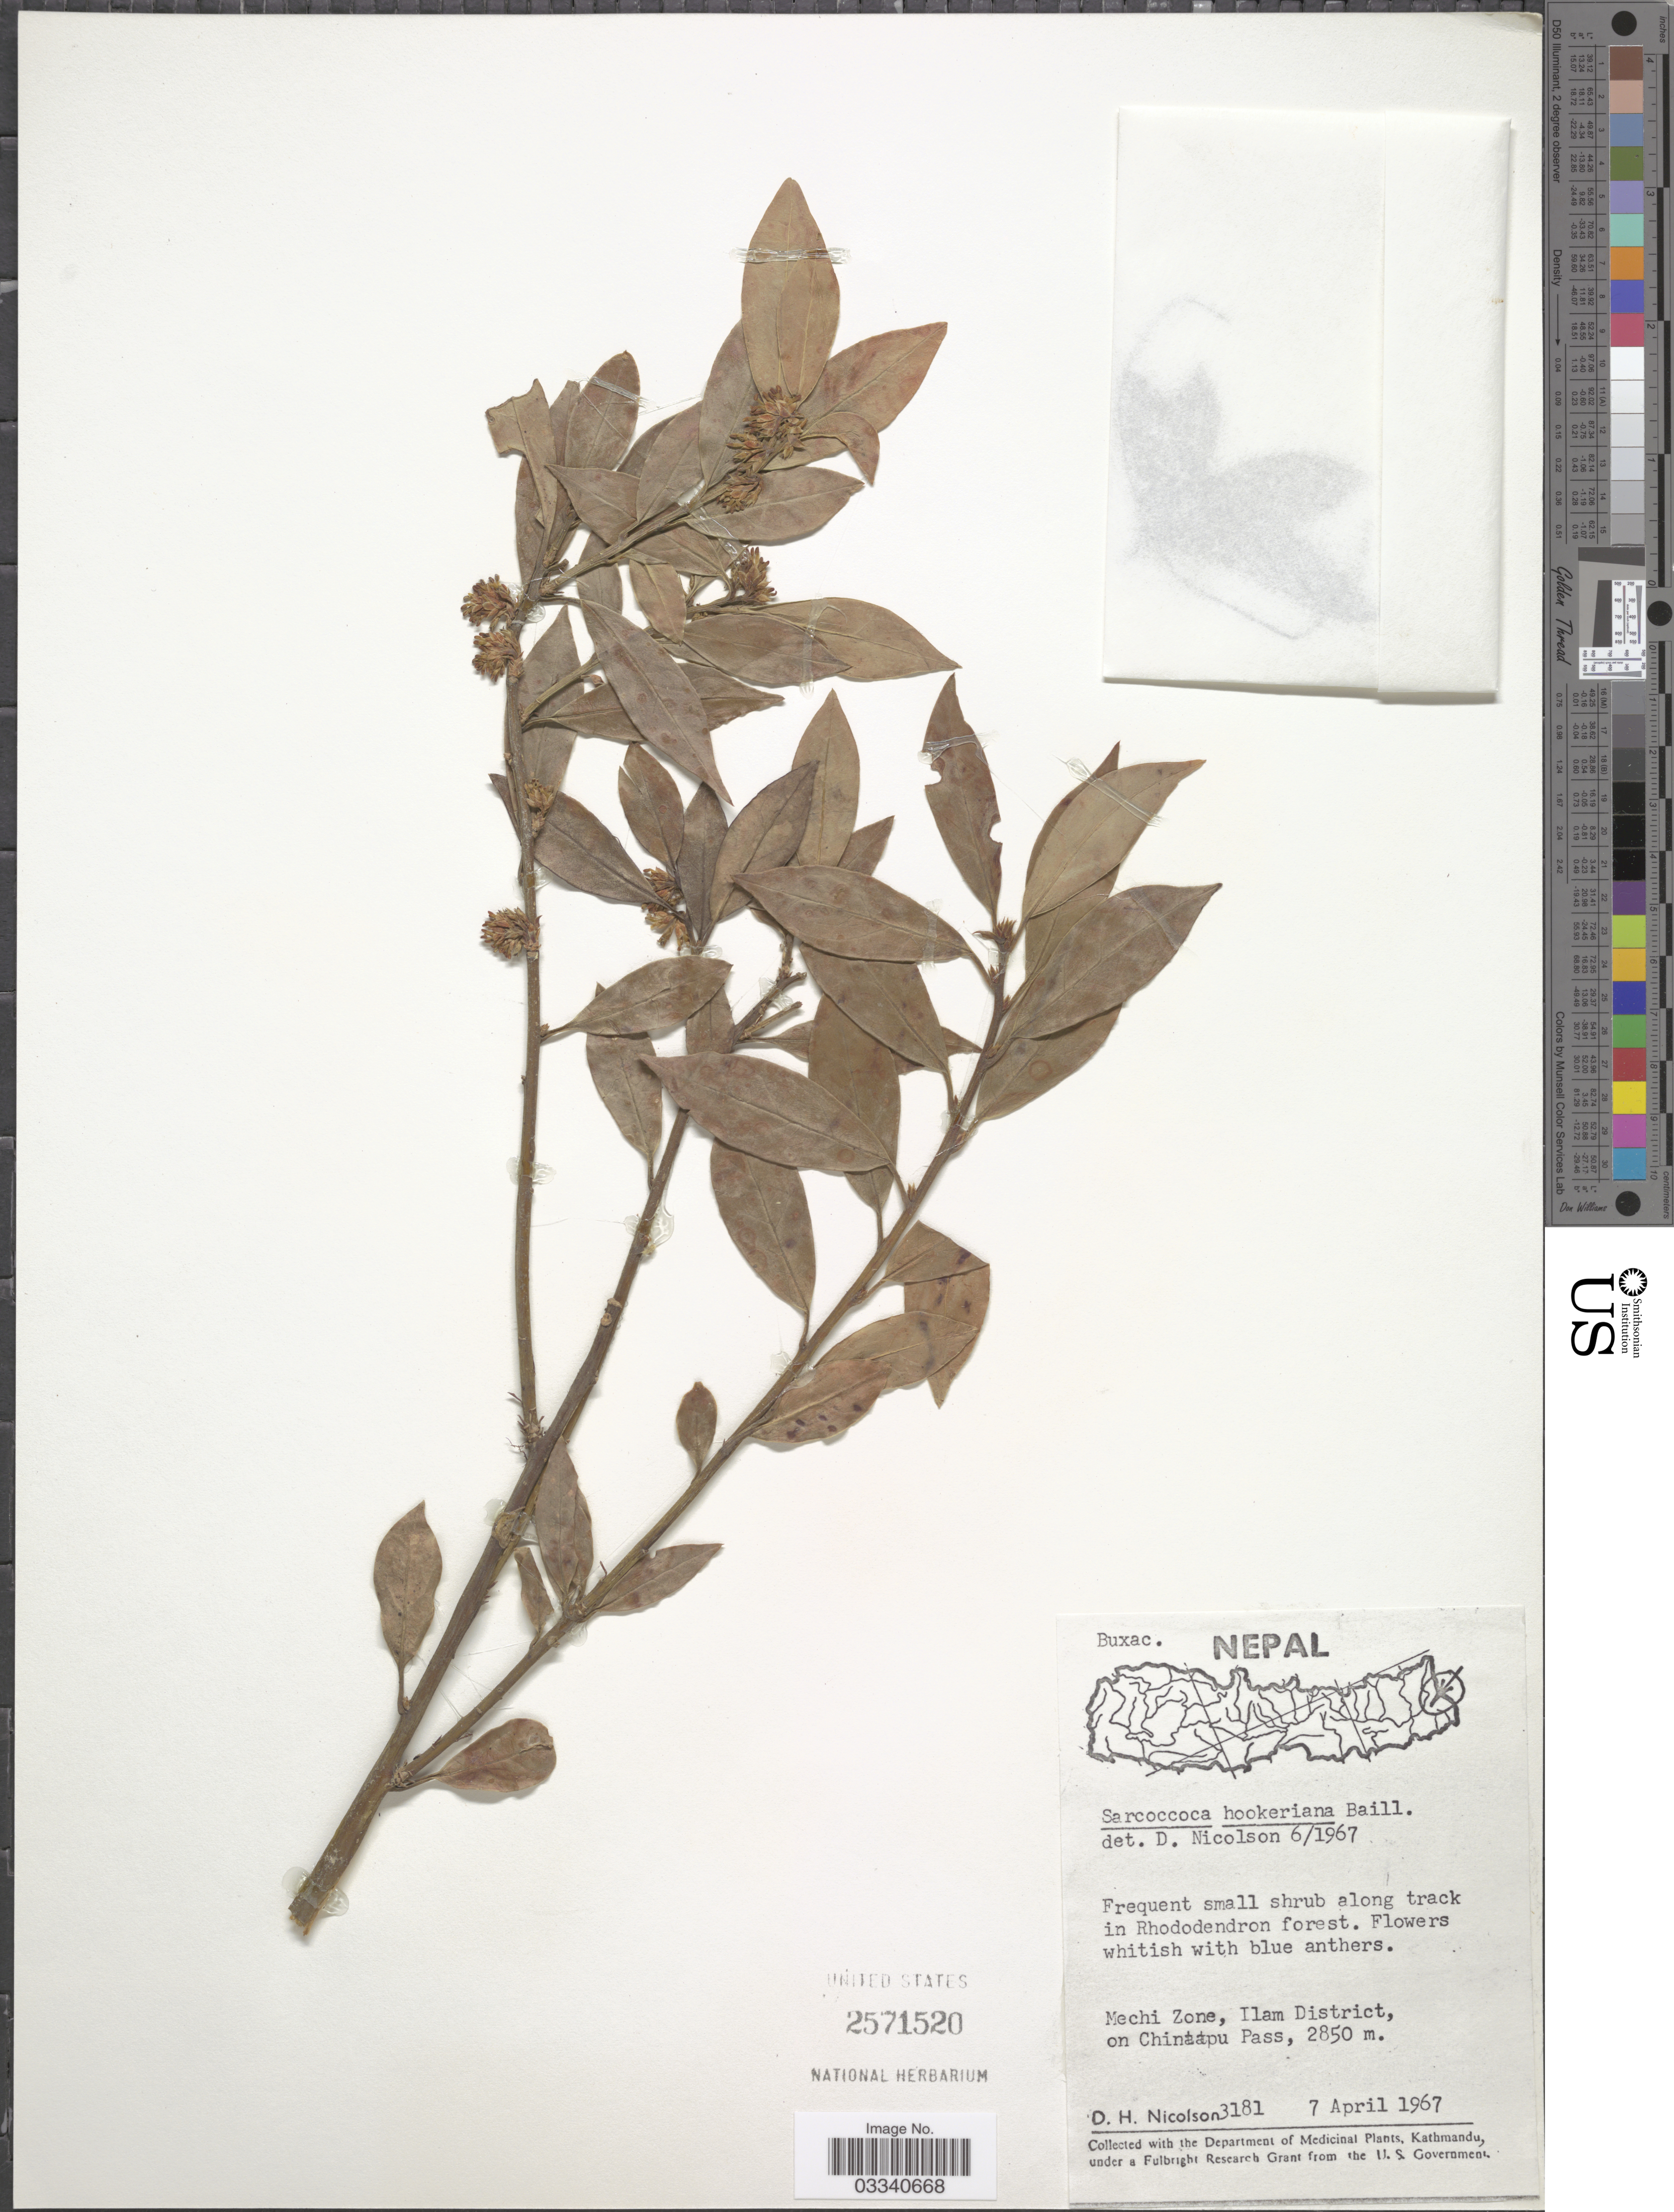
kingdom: Plantae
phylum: Tracheophyta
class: Magnoliopsida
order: Buxales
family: Buxaceae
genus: Sarcococca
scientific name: Sarcococca hookeriana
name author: Baill.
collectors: A. C. Nicolson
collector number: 3181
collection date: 1967-04-07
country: Nepal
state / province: Mechi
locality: Mechi Zone, Ilam District, on Chiaapu Pass.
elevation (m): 2850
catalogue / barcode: US 2571520